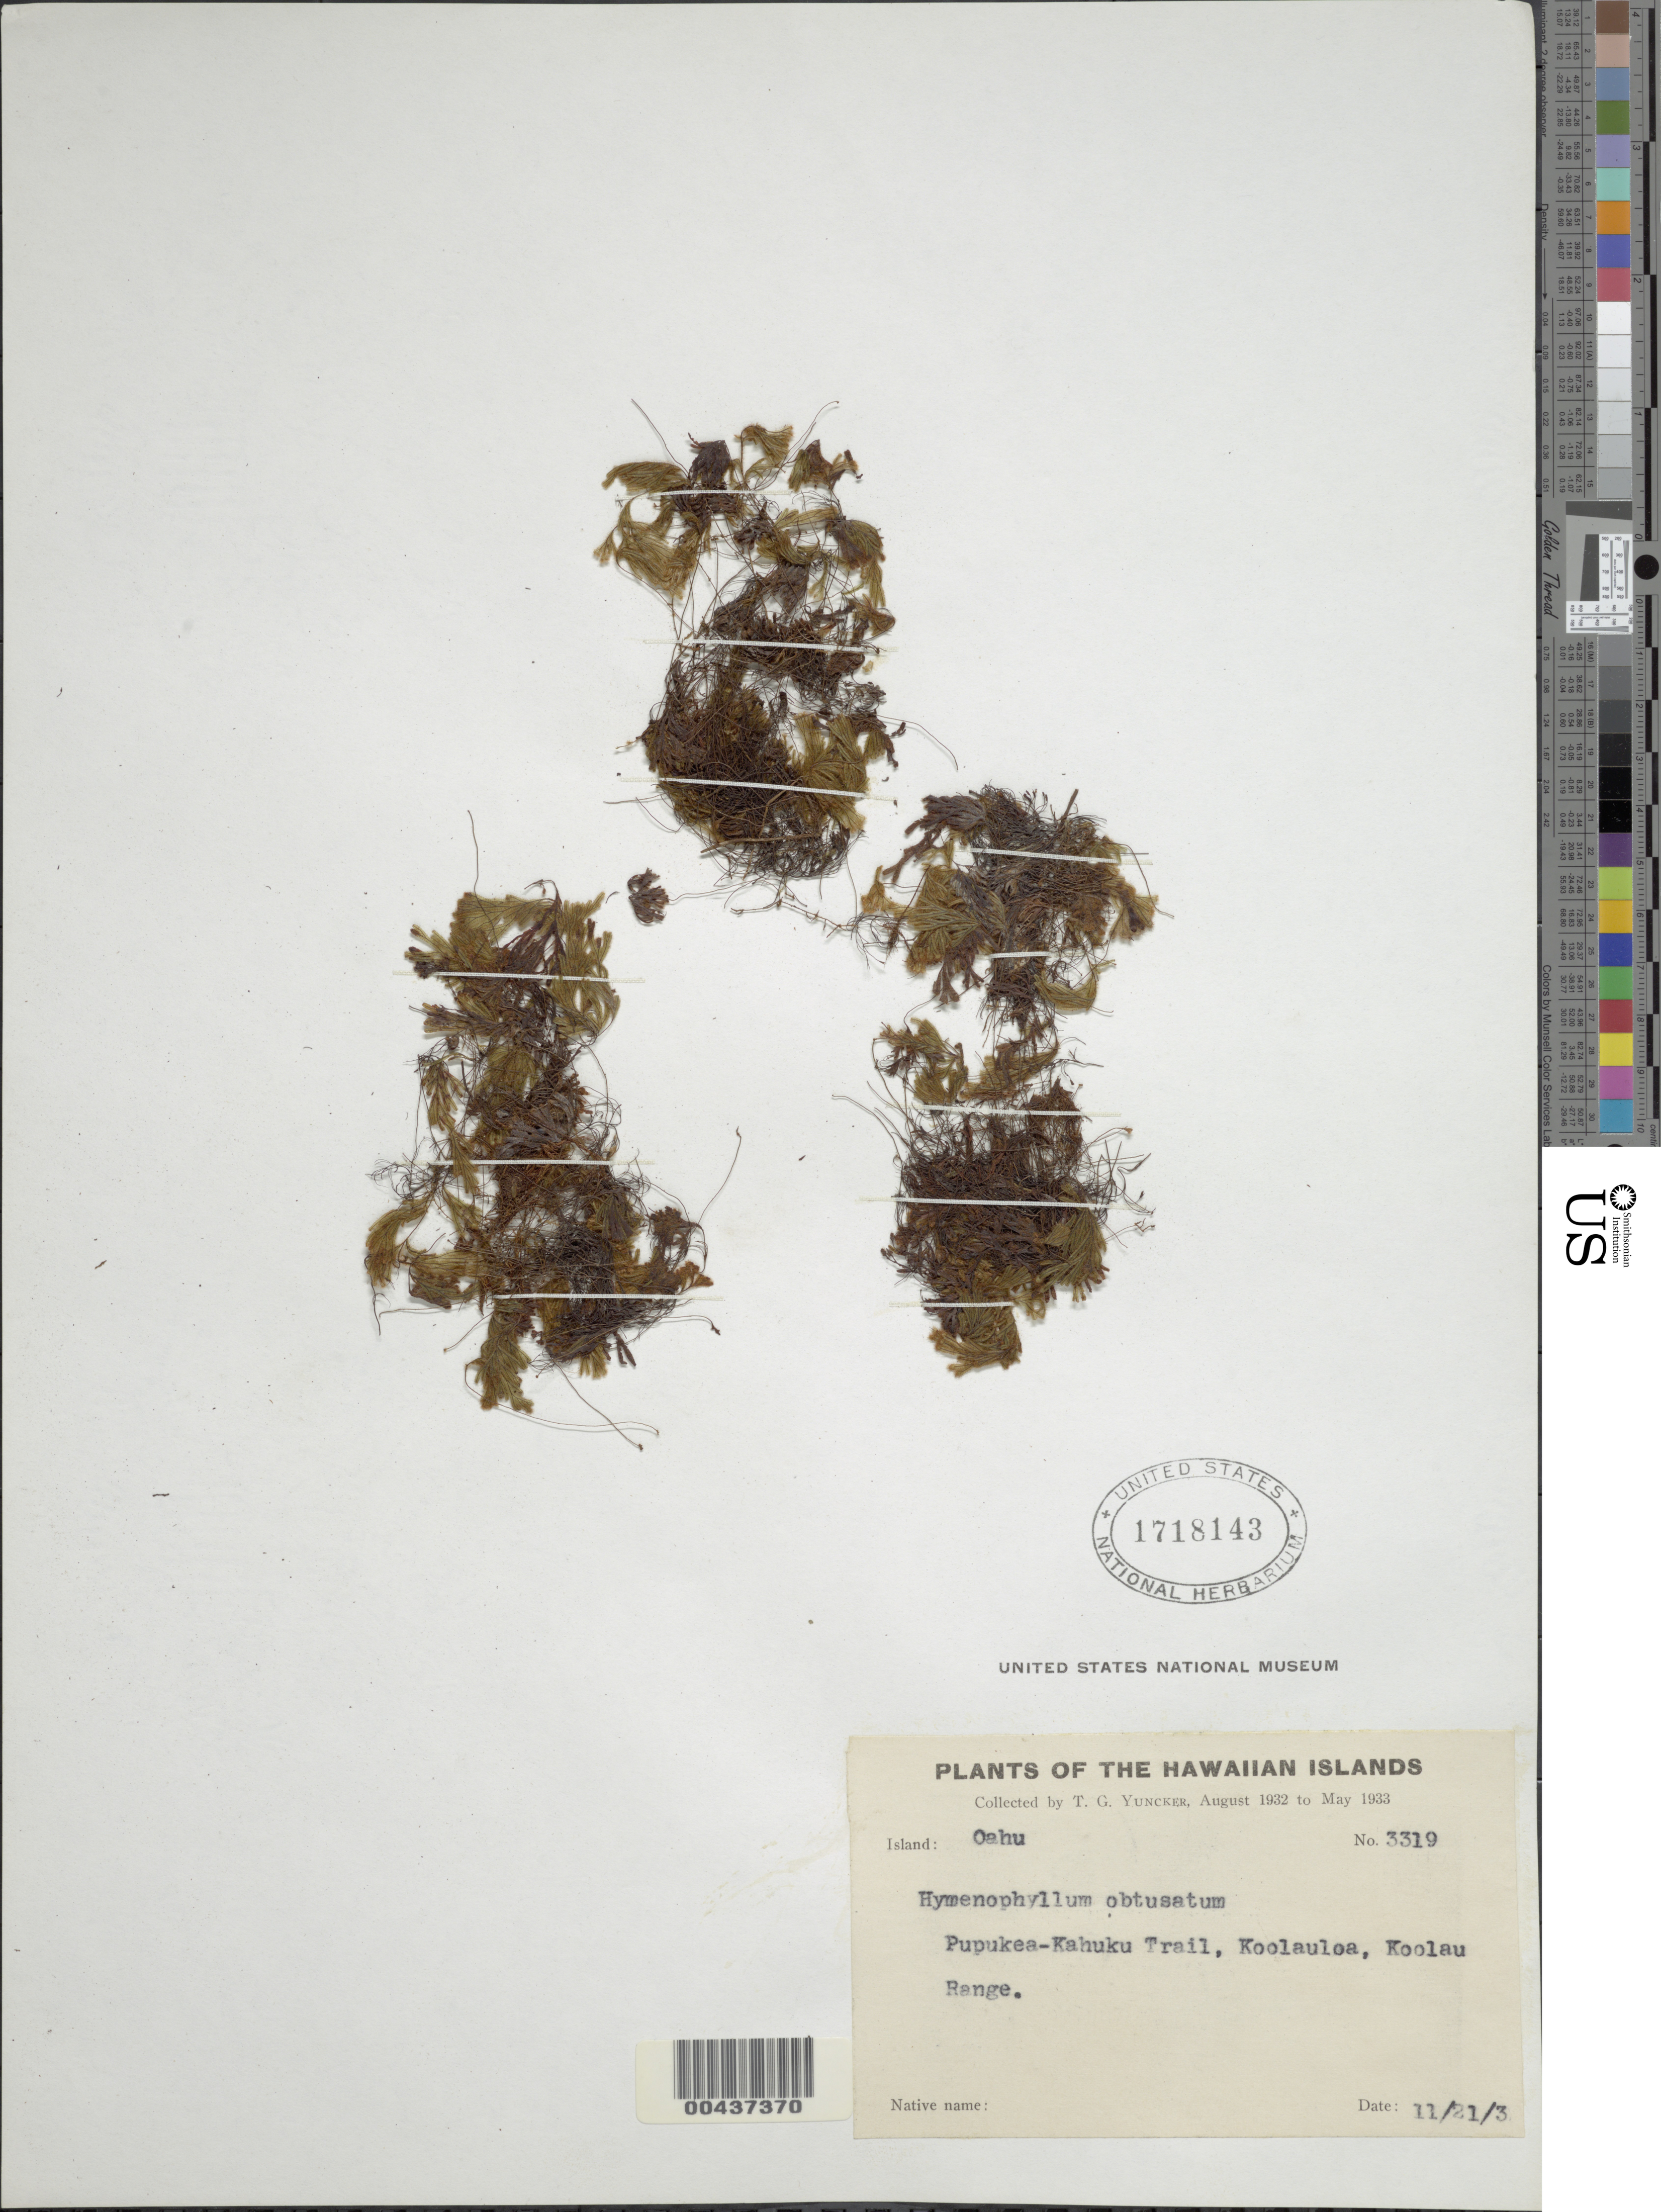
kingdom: Plantae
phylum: Tracheophyta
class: Polypodiopsida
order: Hymenophyllales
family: Hymenophyllaceae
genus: Hymenophyllum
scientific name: Hymenophyllum obtusum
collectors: T. G. Yuncker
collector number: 3319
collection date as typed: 21 Nov 1933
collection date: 1933-11-21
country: United States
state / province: Hawaii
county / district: Honolulu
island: Oahu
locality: Pupukea-Kahuku Trail, Koolauloa, Koolau Range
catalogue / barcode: US 1718143